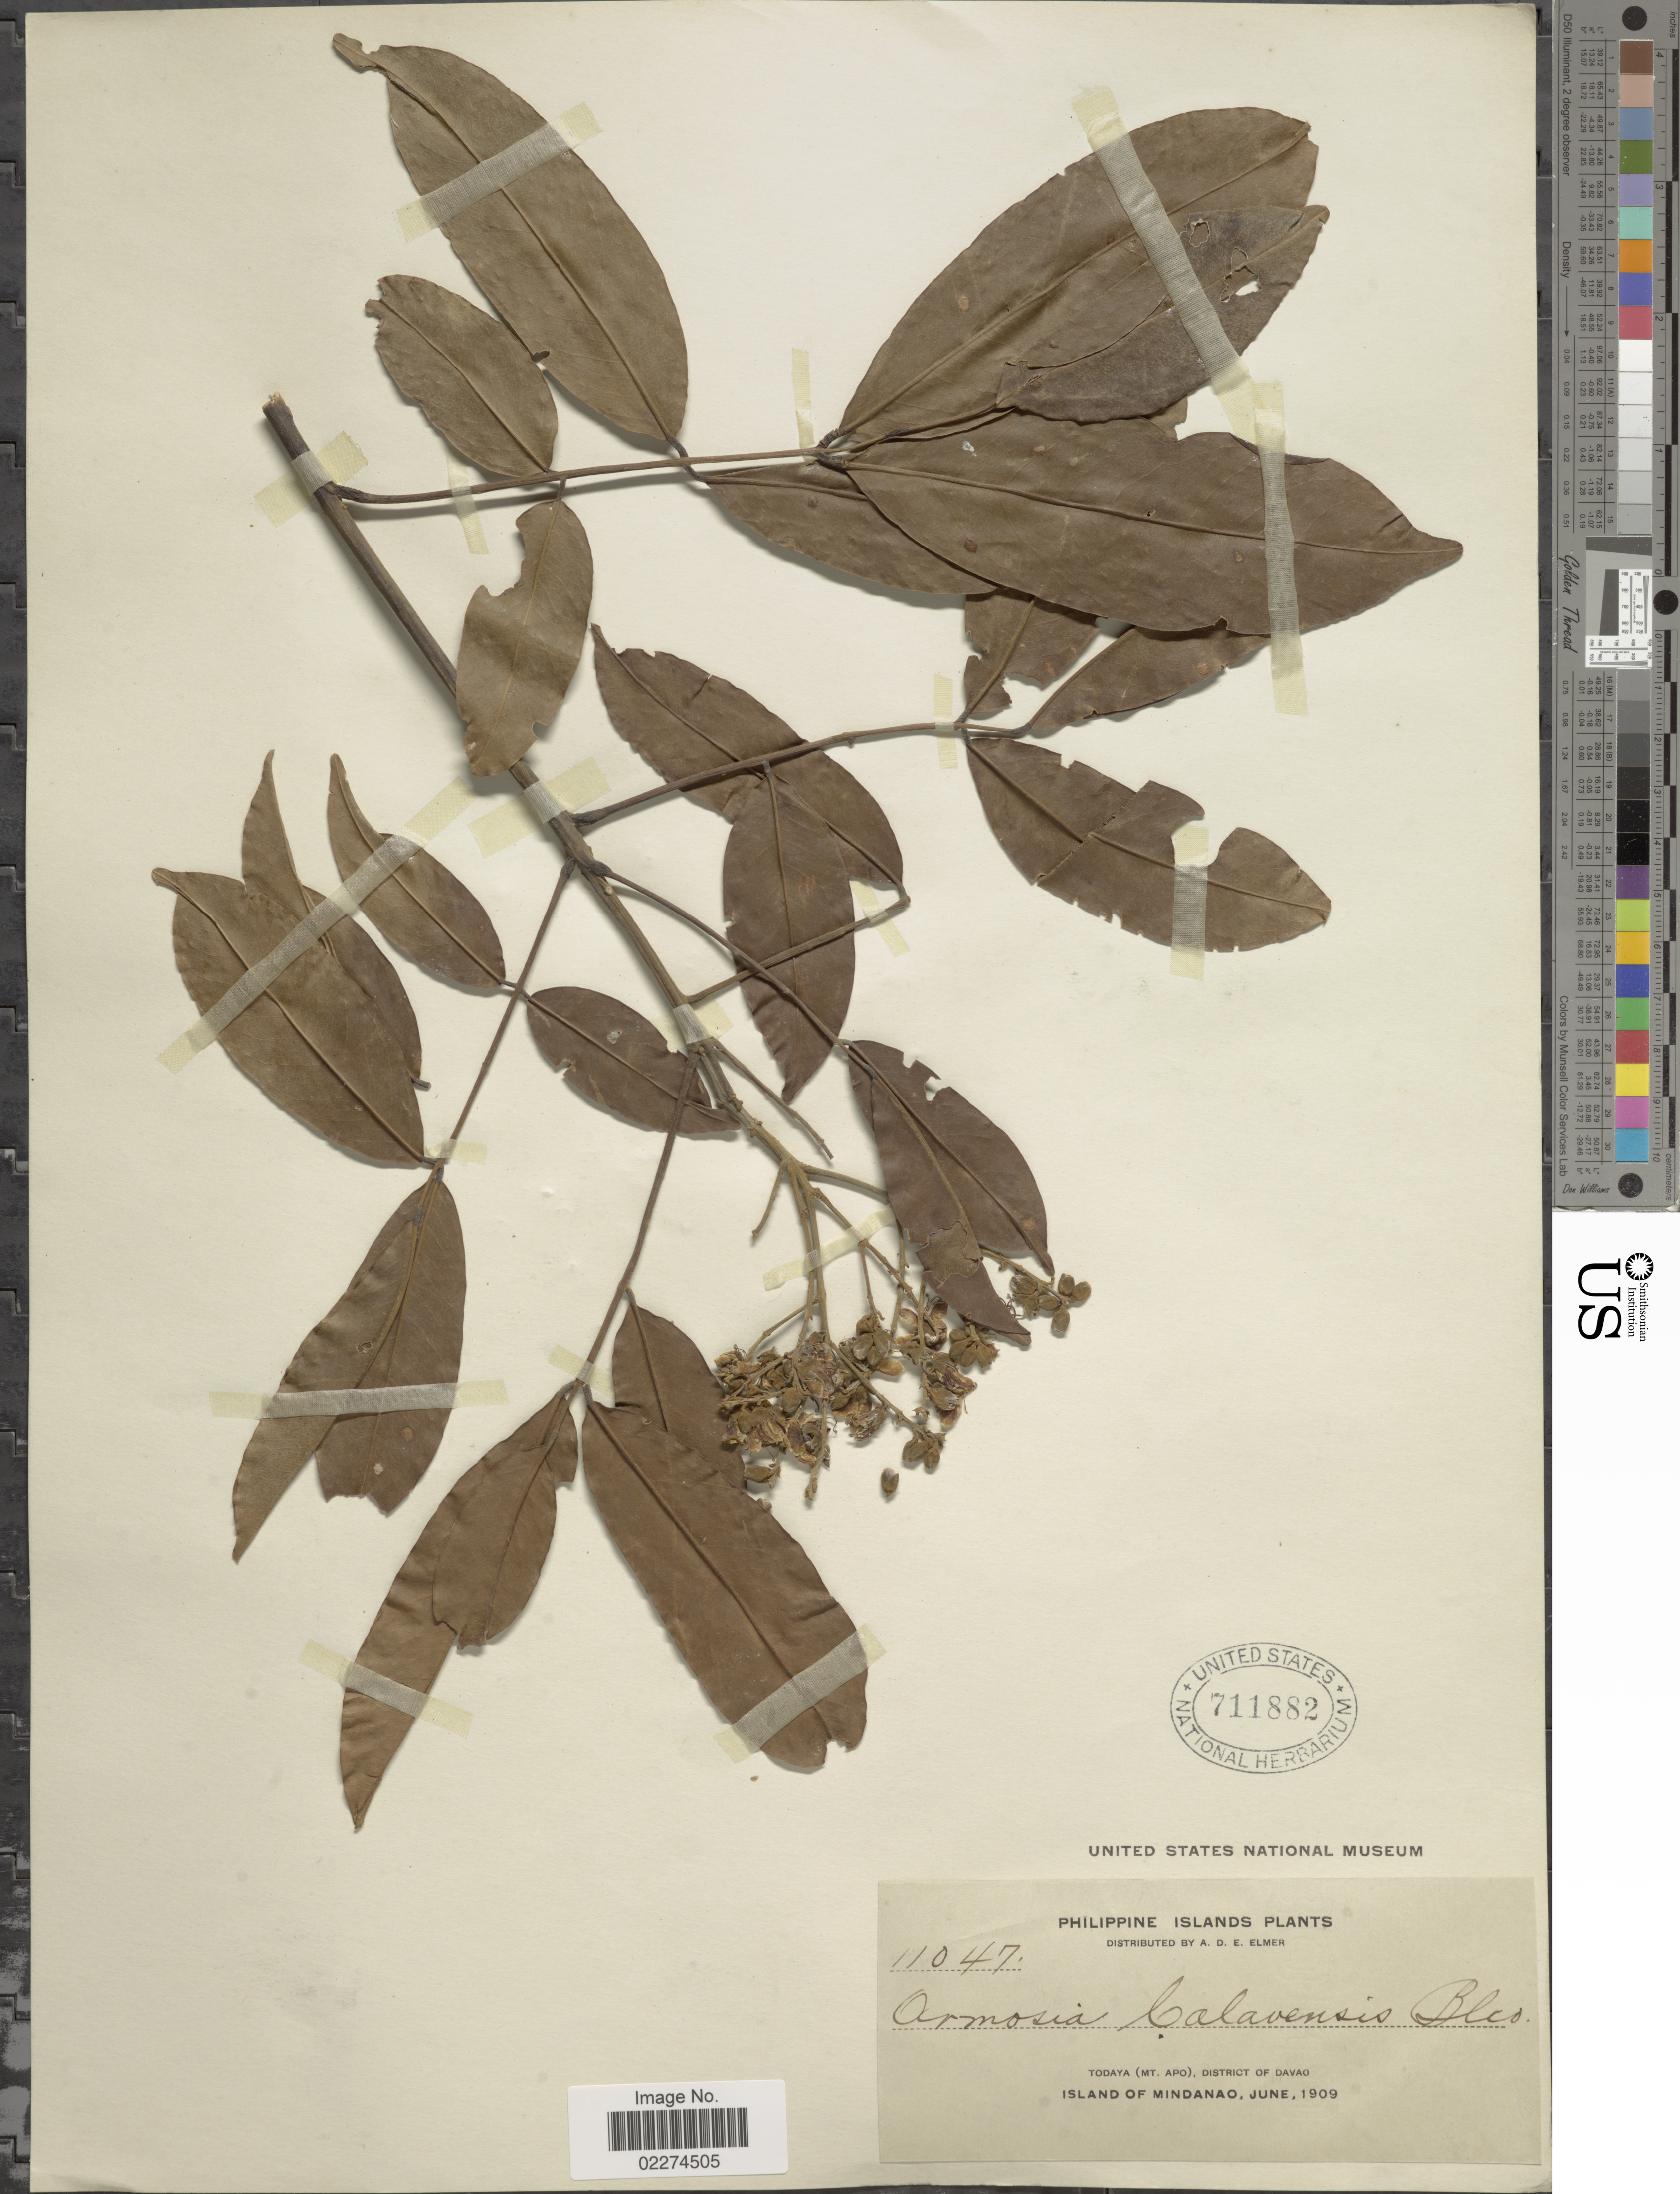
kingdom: Plantae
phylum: Tracheophyta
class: Magnoliopsida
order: Fabales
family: Fabaceae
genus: Ormosia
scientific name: Ormosia calavensis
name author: Azaola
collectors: A. D. E. Elmer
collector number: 11047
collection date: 1909-06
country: Philippines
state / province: Davao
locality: Todaya (MT. Apo), District of Davapo, Island of Mindanao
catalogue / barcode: US 711882